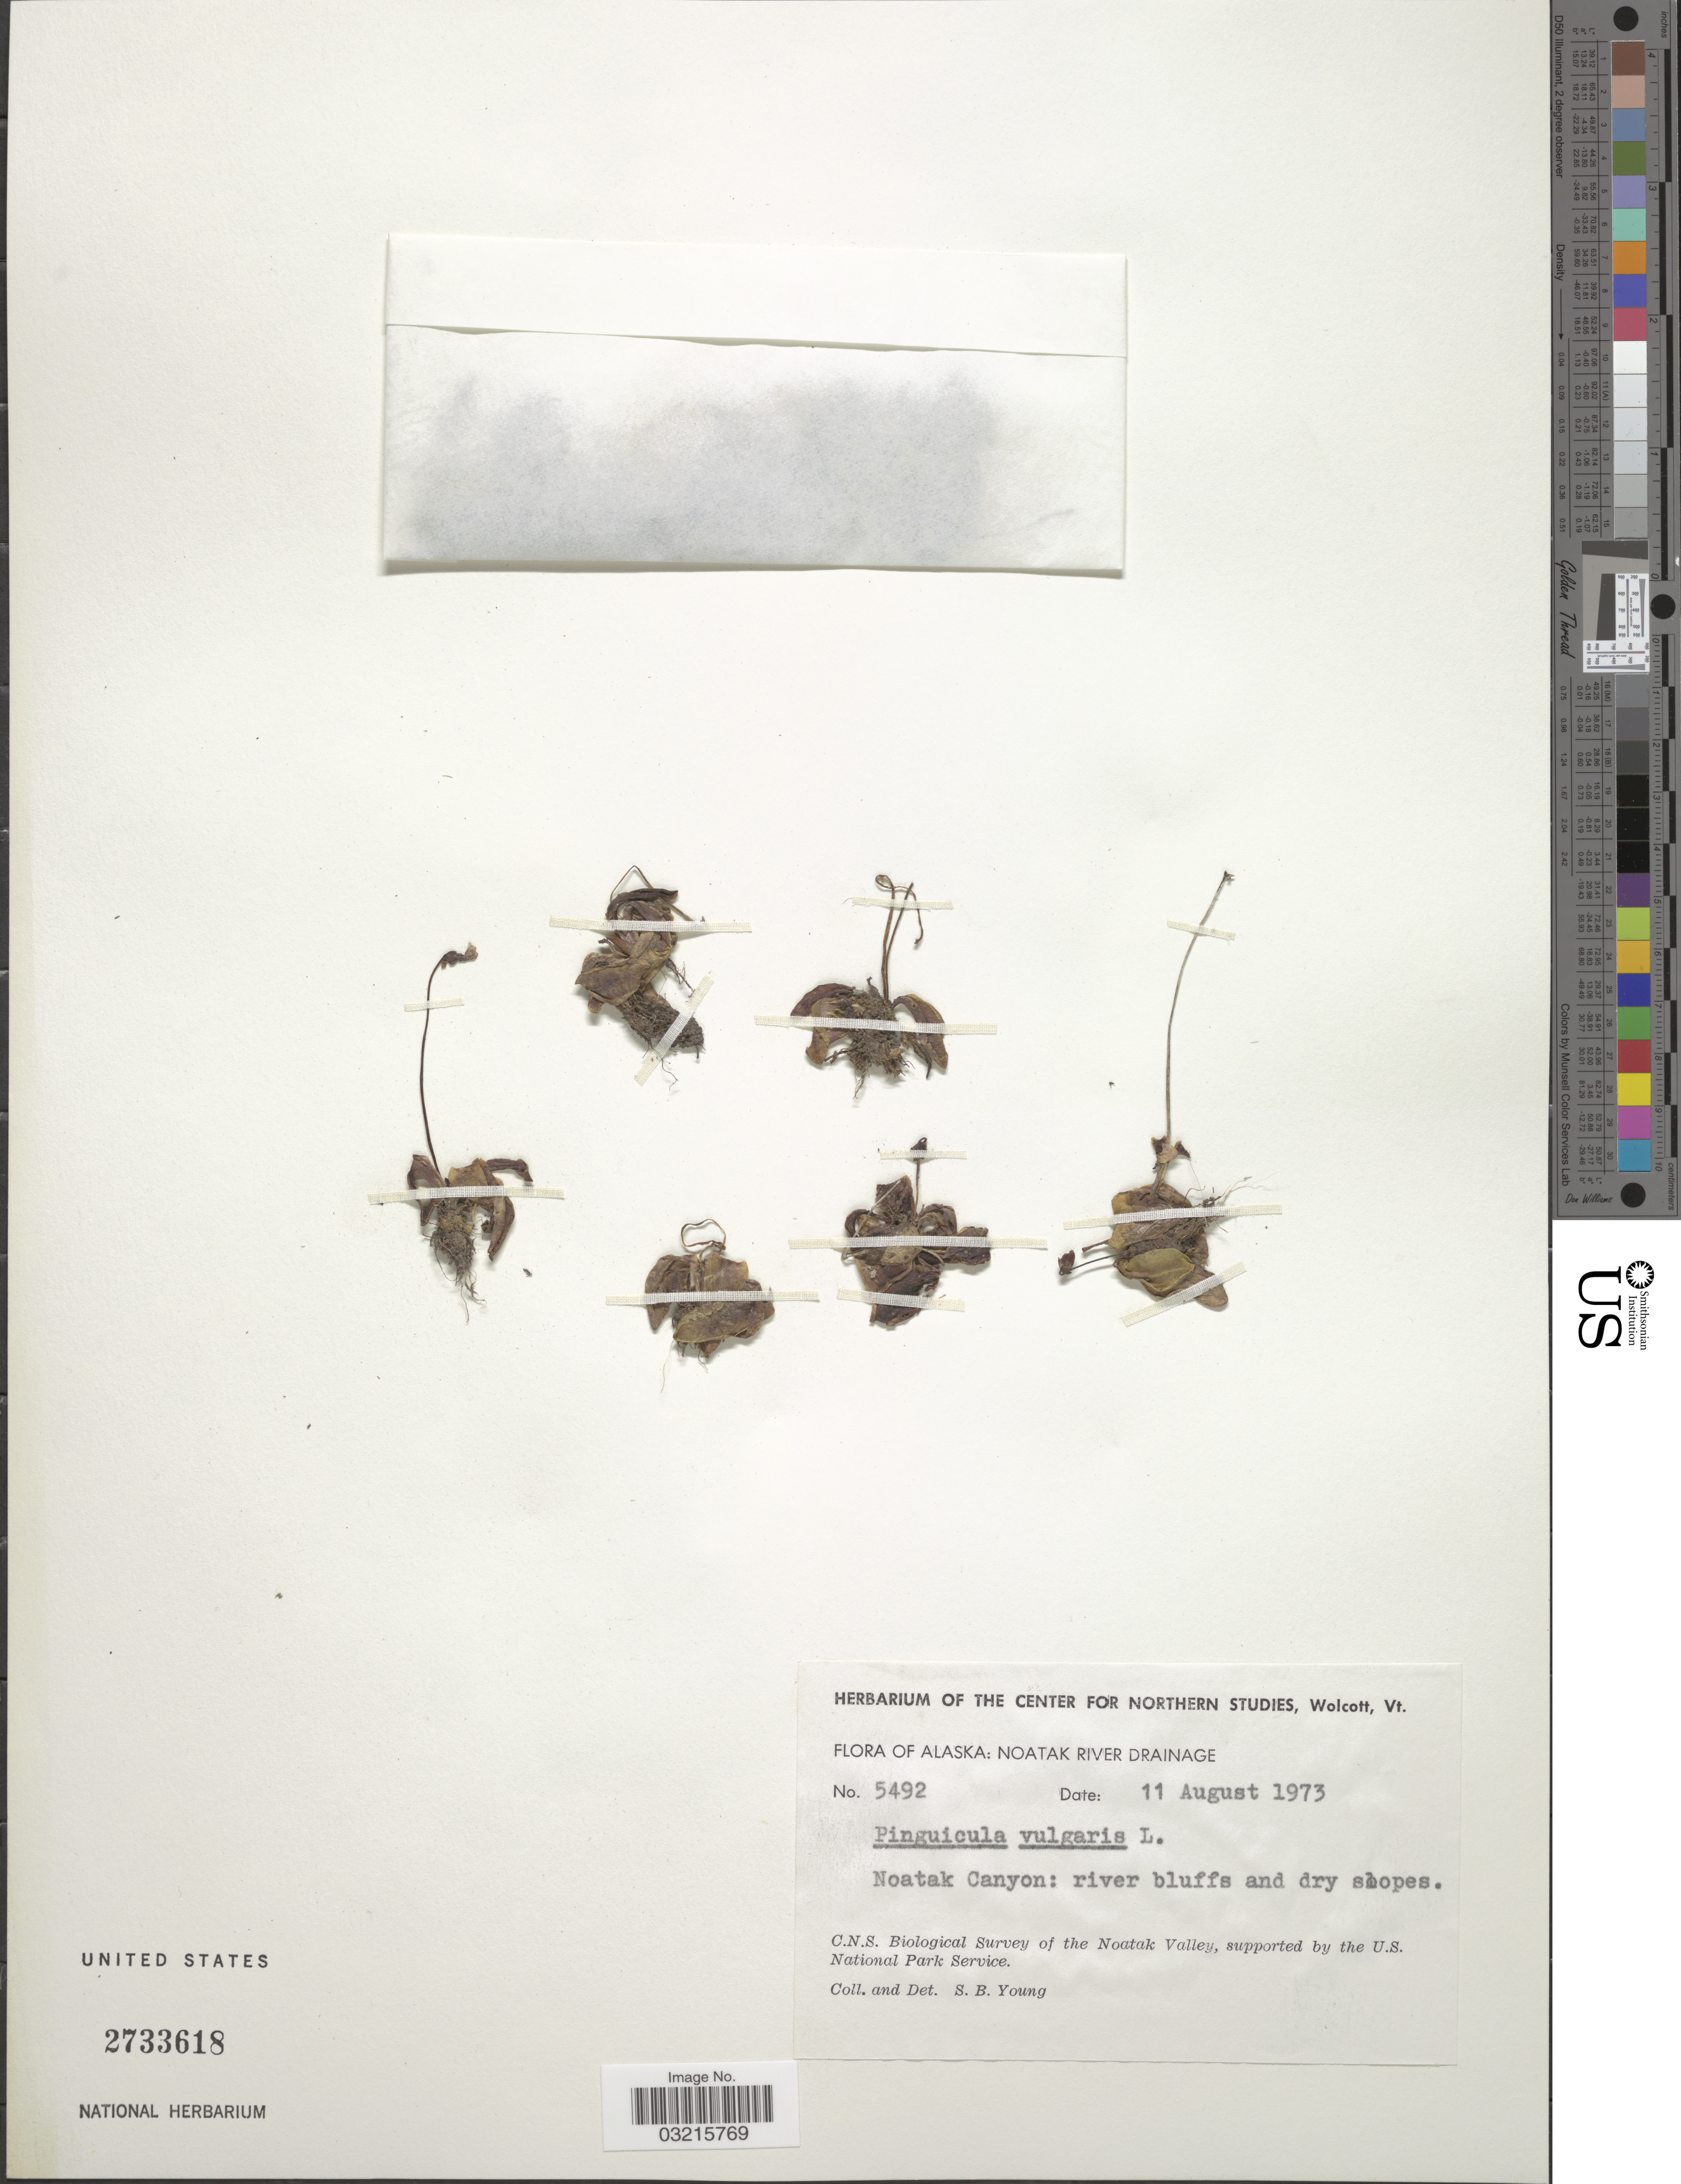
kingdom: Plantae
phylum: Tracheophyta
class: Magnoliopsida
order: Lamiales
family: Lentibulariaceae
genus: Utricularia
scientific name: Utricularia vulgaris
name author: L.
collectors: S. Young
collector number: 5492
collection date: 1973-08-11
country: United States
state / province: Alaska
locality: Noatak River Drainage. Noatak Canyon: river bluffs and dry slopes.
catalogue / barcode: US 2733618